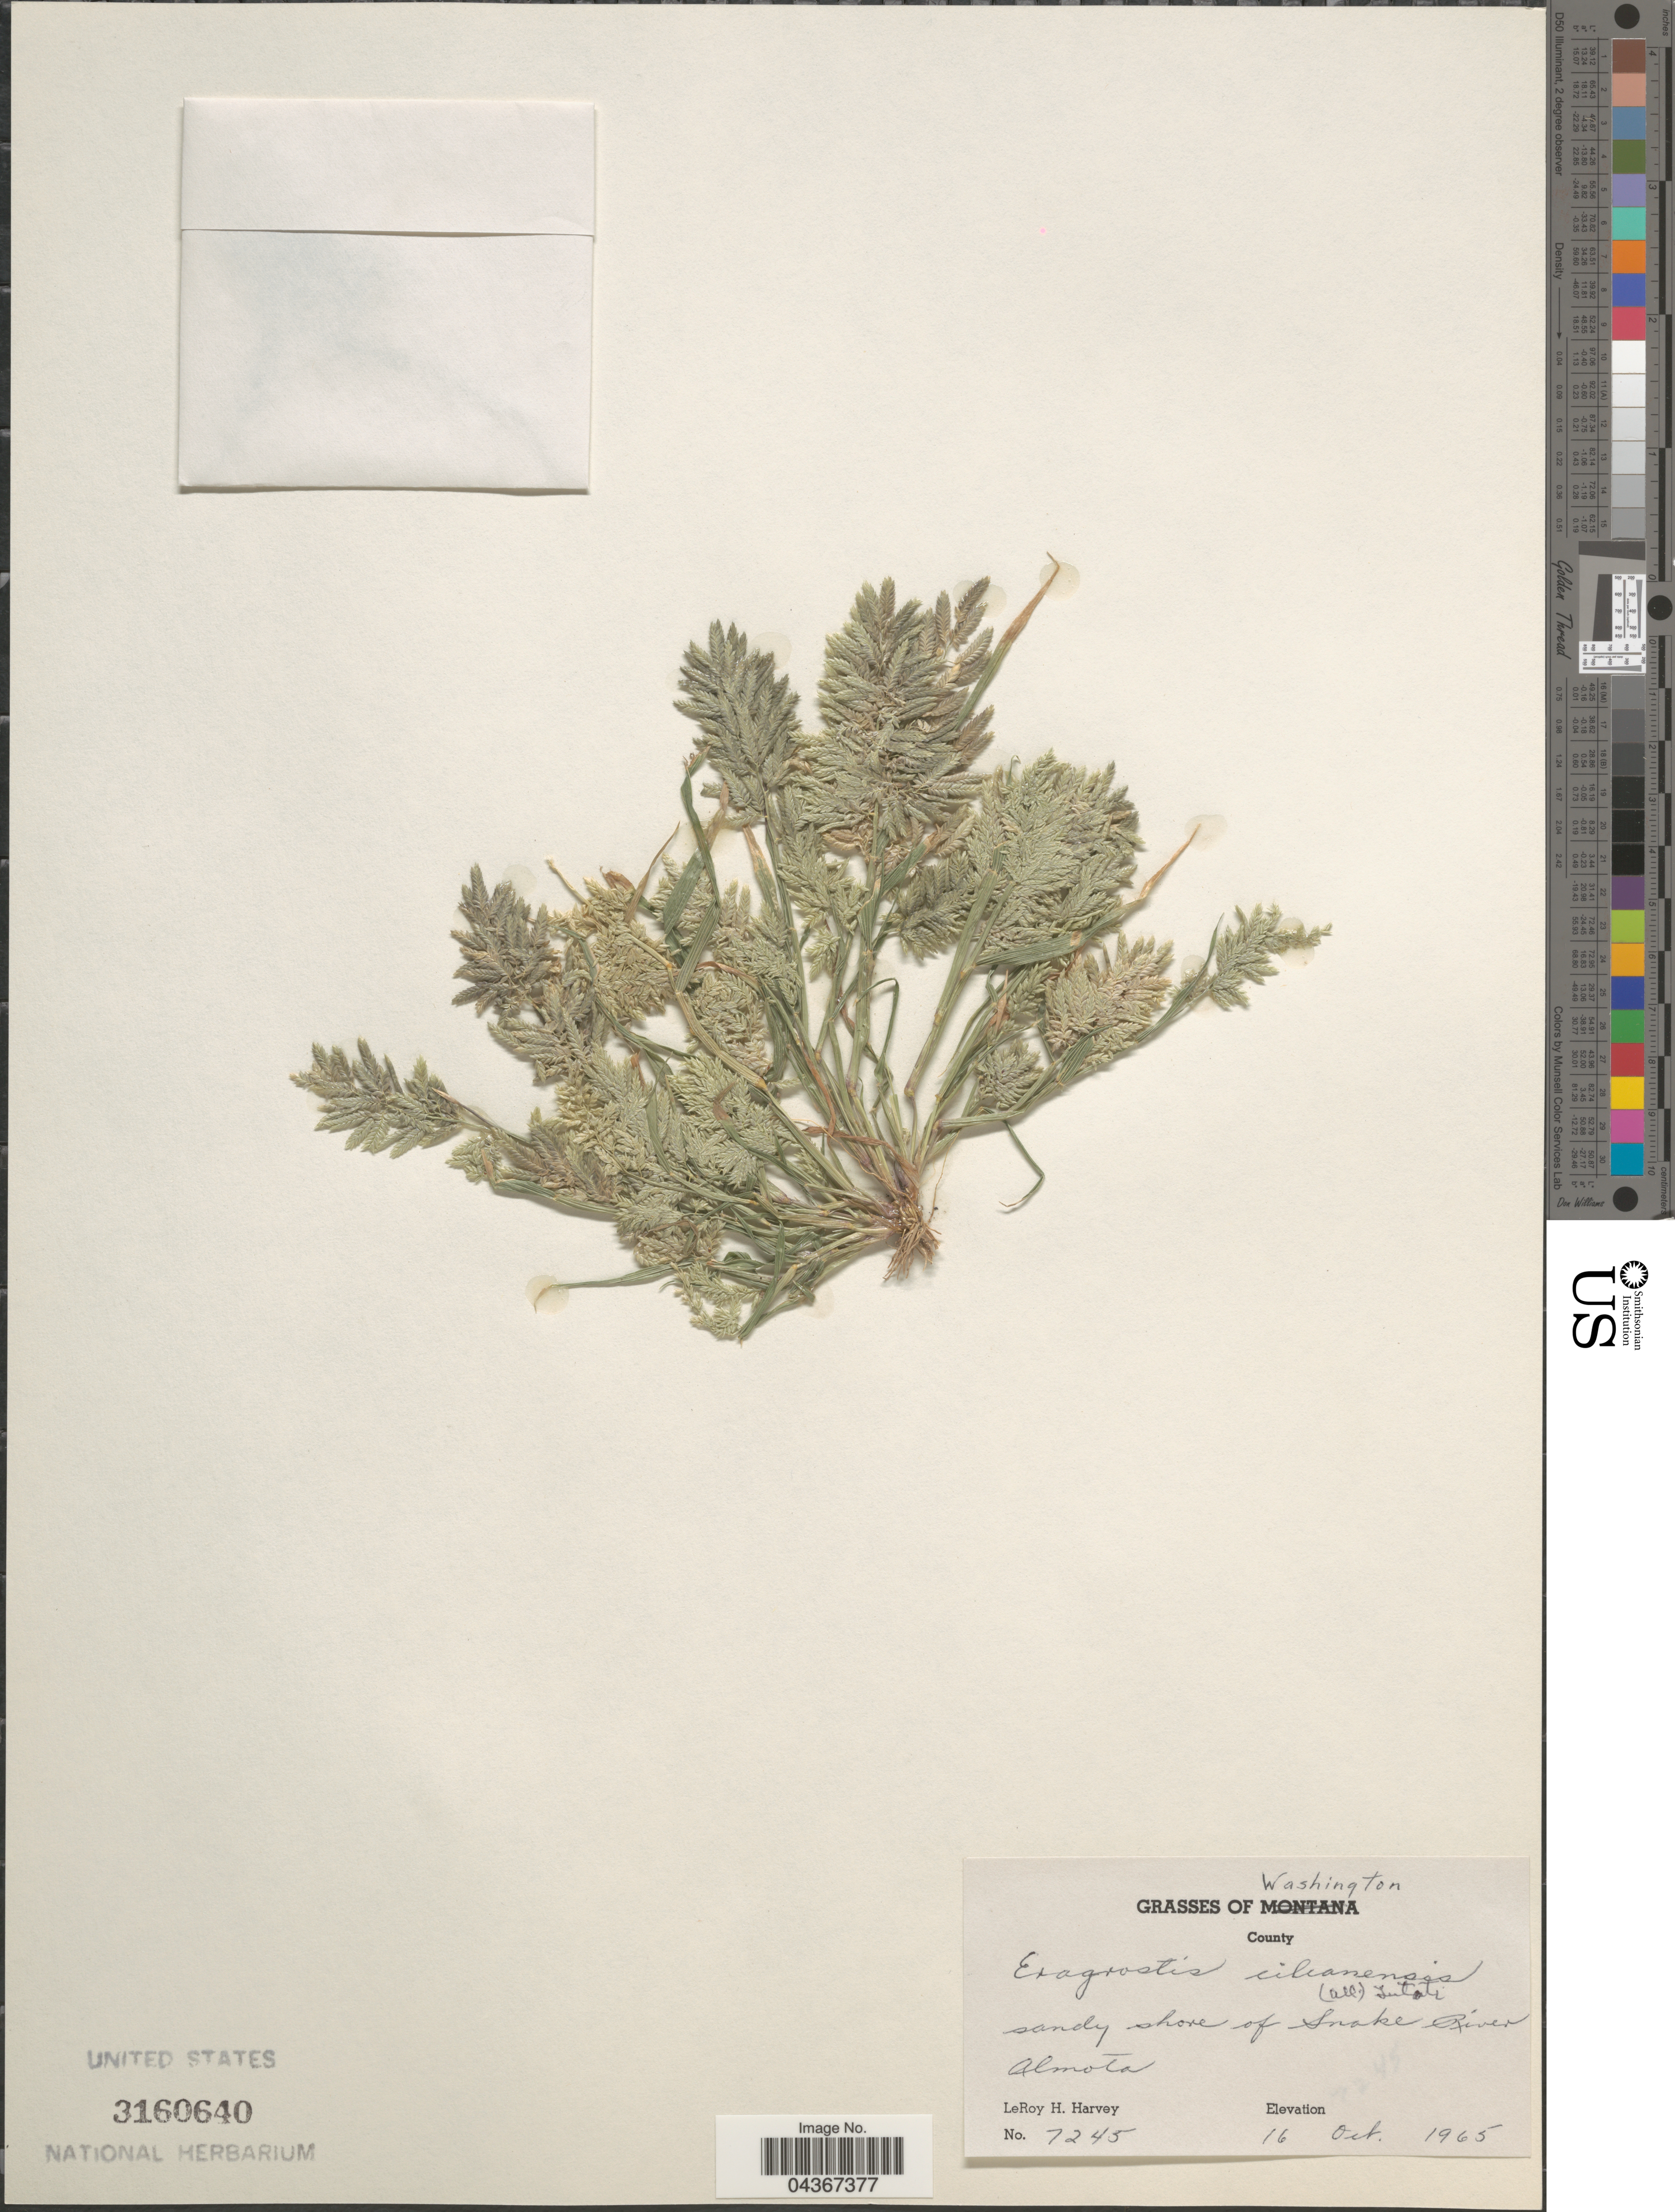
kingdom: Plantae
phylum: Tracheophyta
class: Liliopsida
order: Poales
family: Poaceae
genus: Eragrostis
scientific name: Eragrostis cilianensis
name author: (Bellardi) Vignolo ex Janch.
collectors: L. H. Harvey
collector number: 7245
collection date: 1965-10-16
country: United States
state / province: Washington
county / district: Whitman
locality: County. Sandy shore of Snake River Almota.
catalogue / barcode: US 3160640